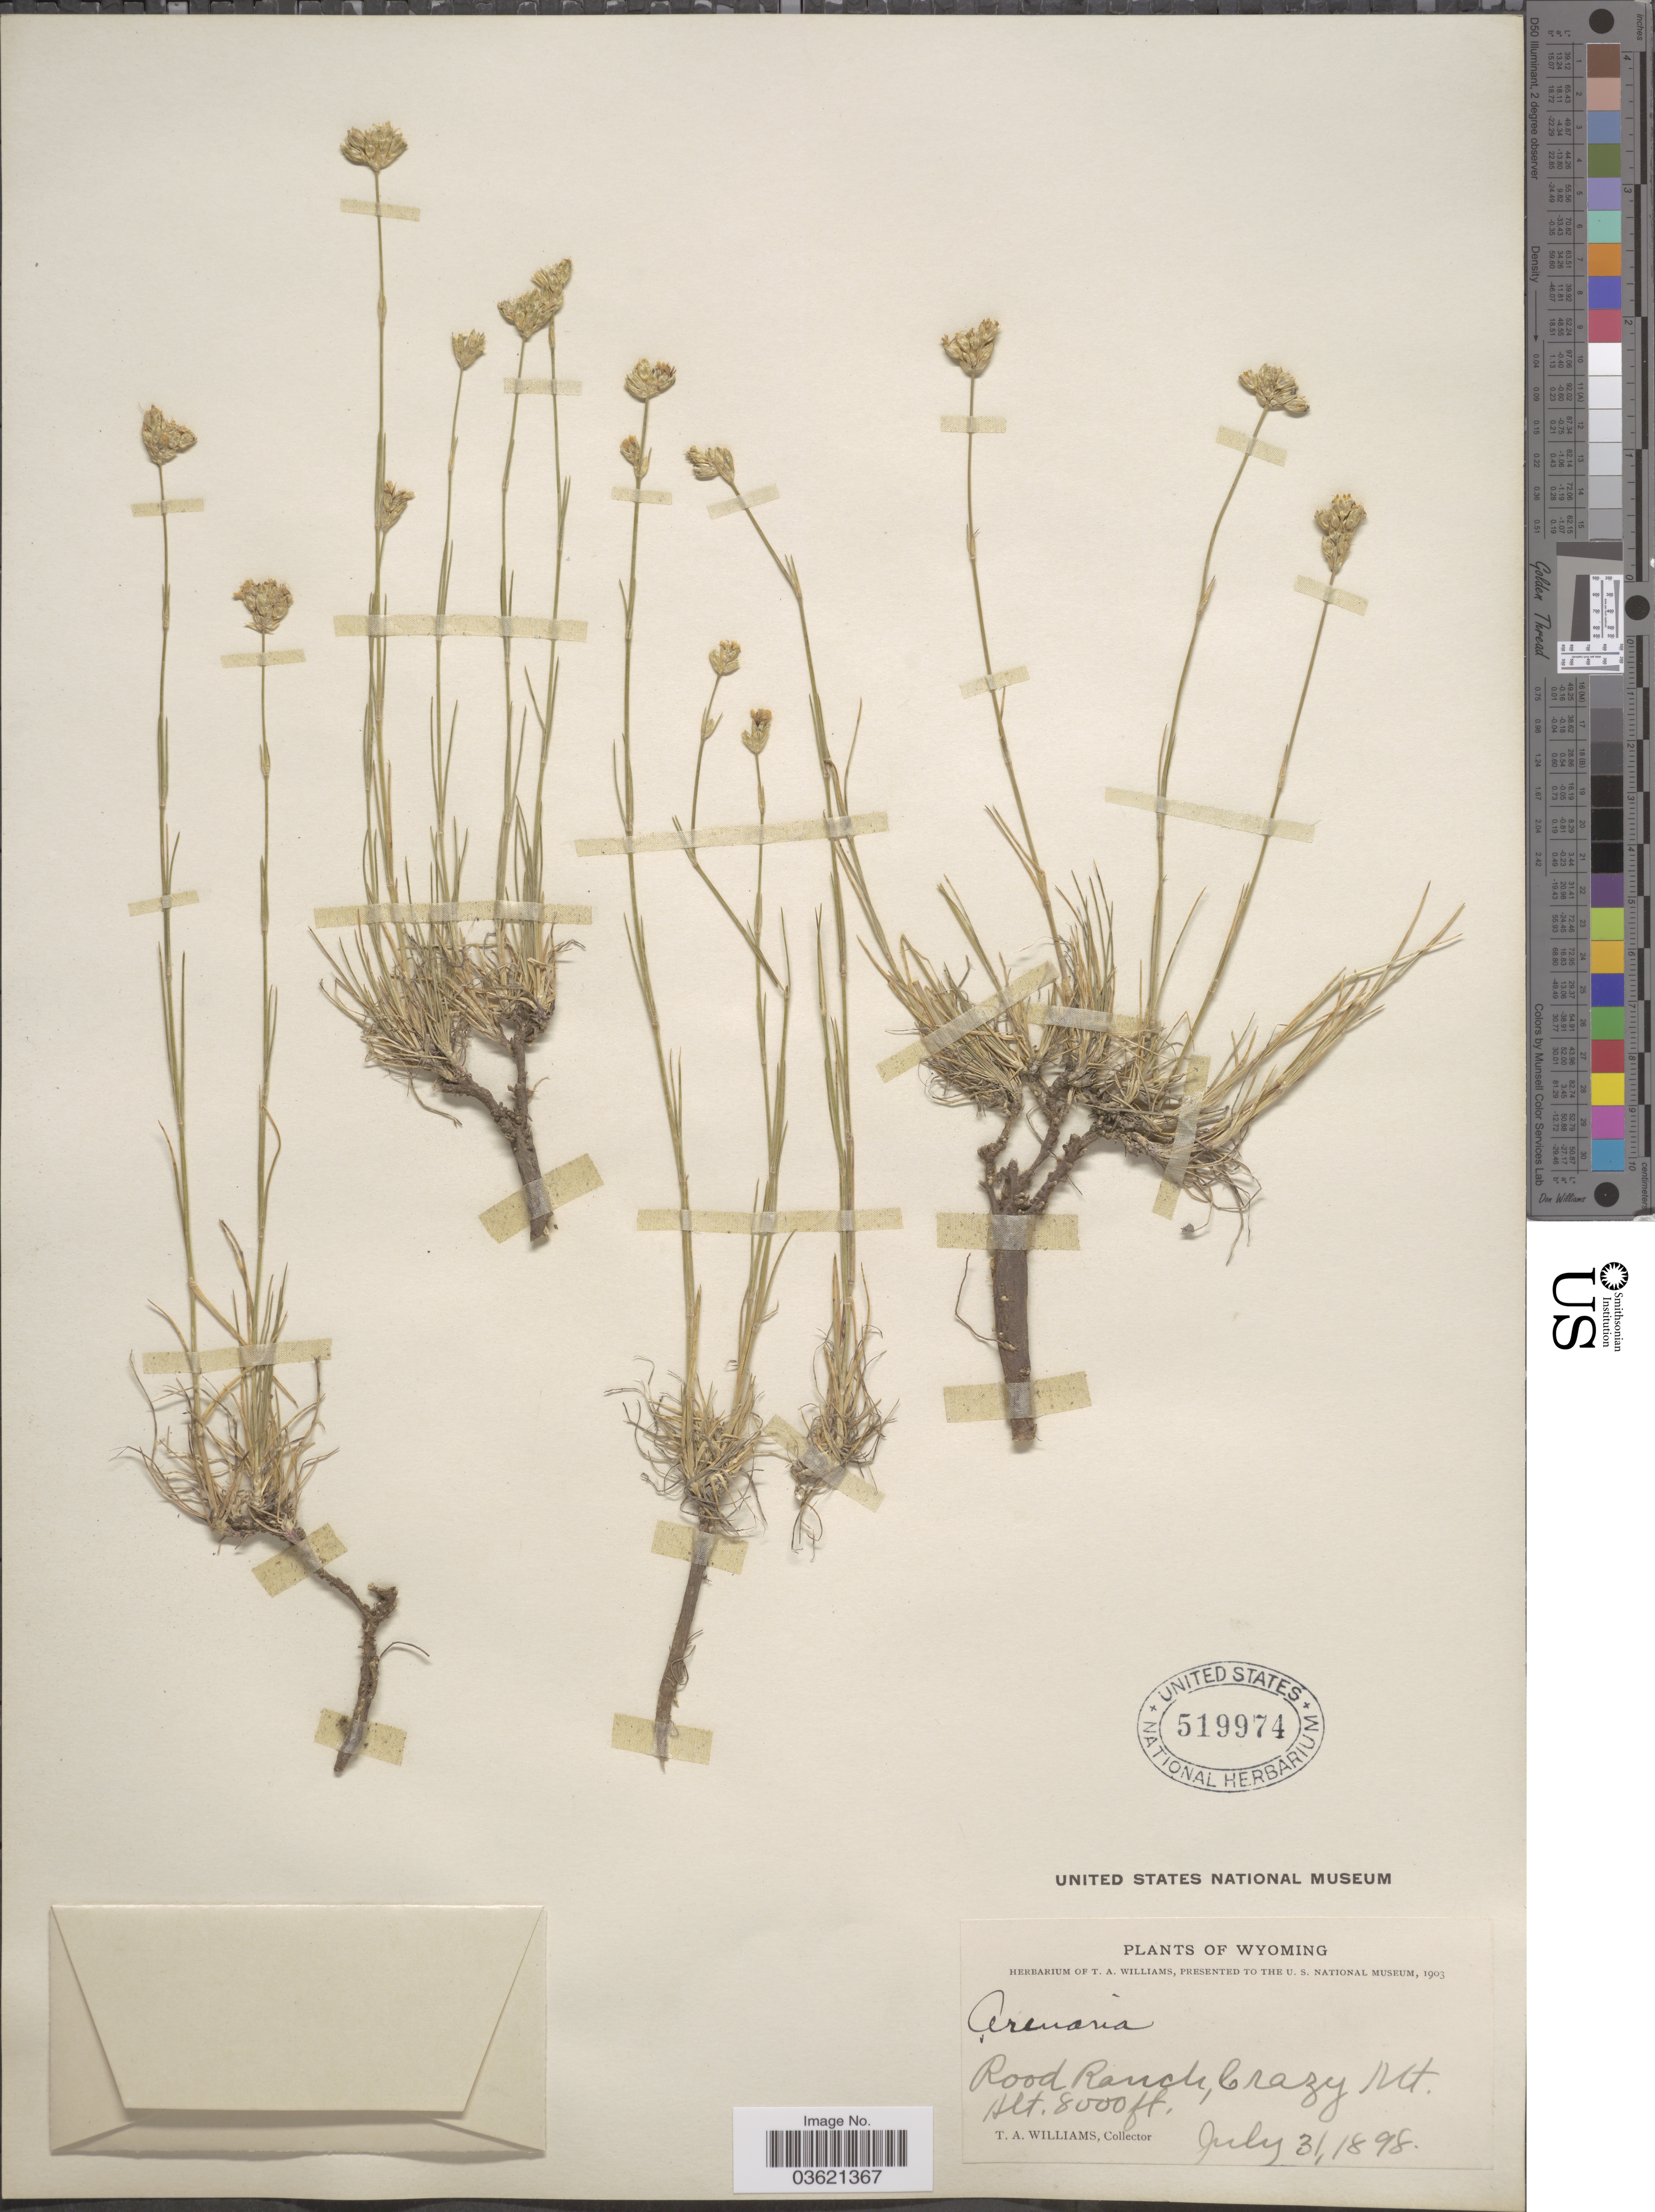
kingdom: Plantae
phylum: Tracheophyta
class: Magnoliopsida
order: Caryophyllales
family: Caryophyllaceae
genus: Arenaria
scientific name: Arenaria sp.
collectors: T. Williams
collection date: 1898-07-31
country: United States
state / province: Wyoming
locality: Road Ranch, Crazy Mt.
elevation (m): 2438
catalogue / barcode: US 519974